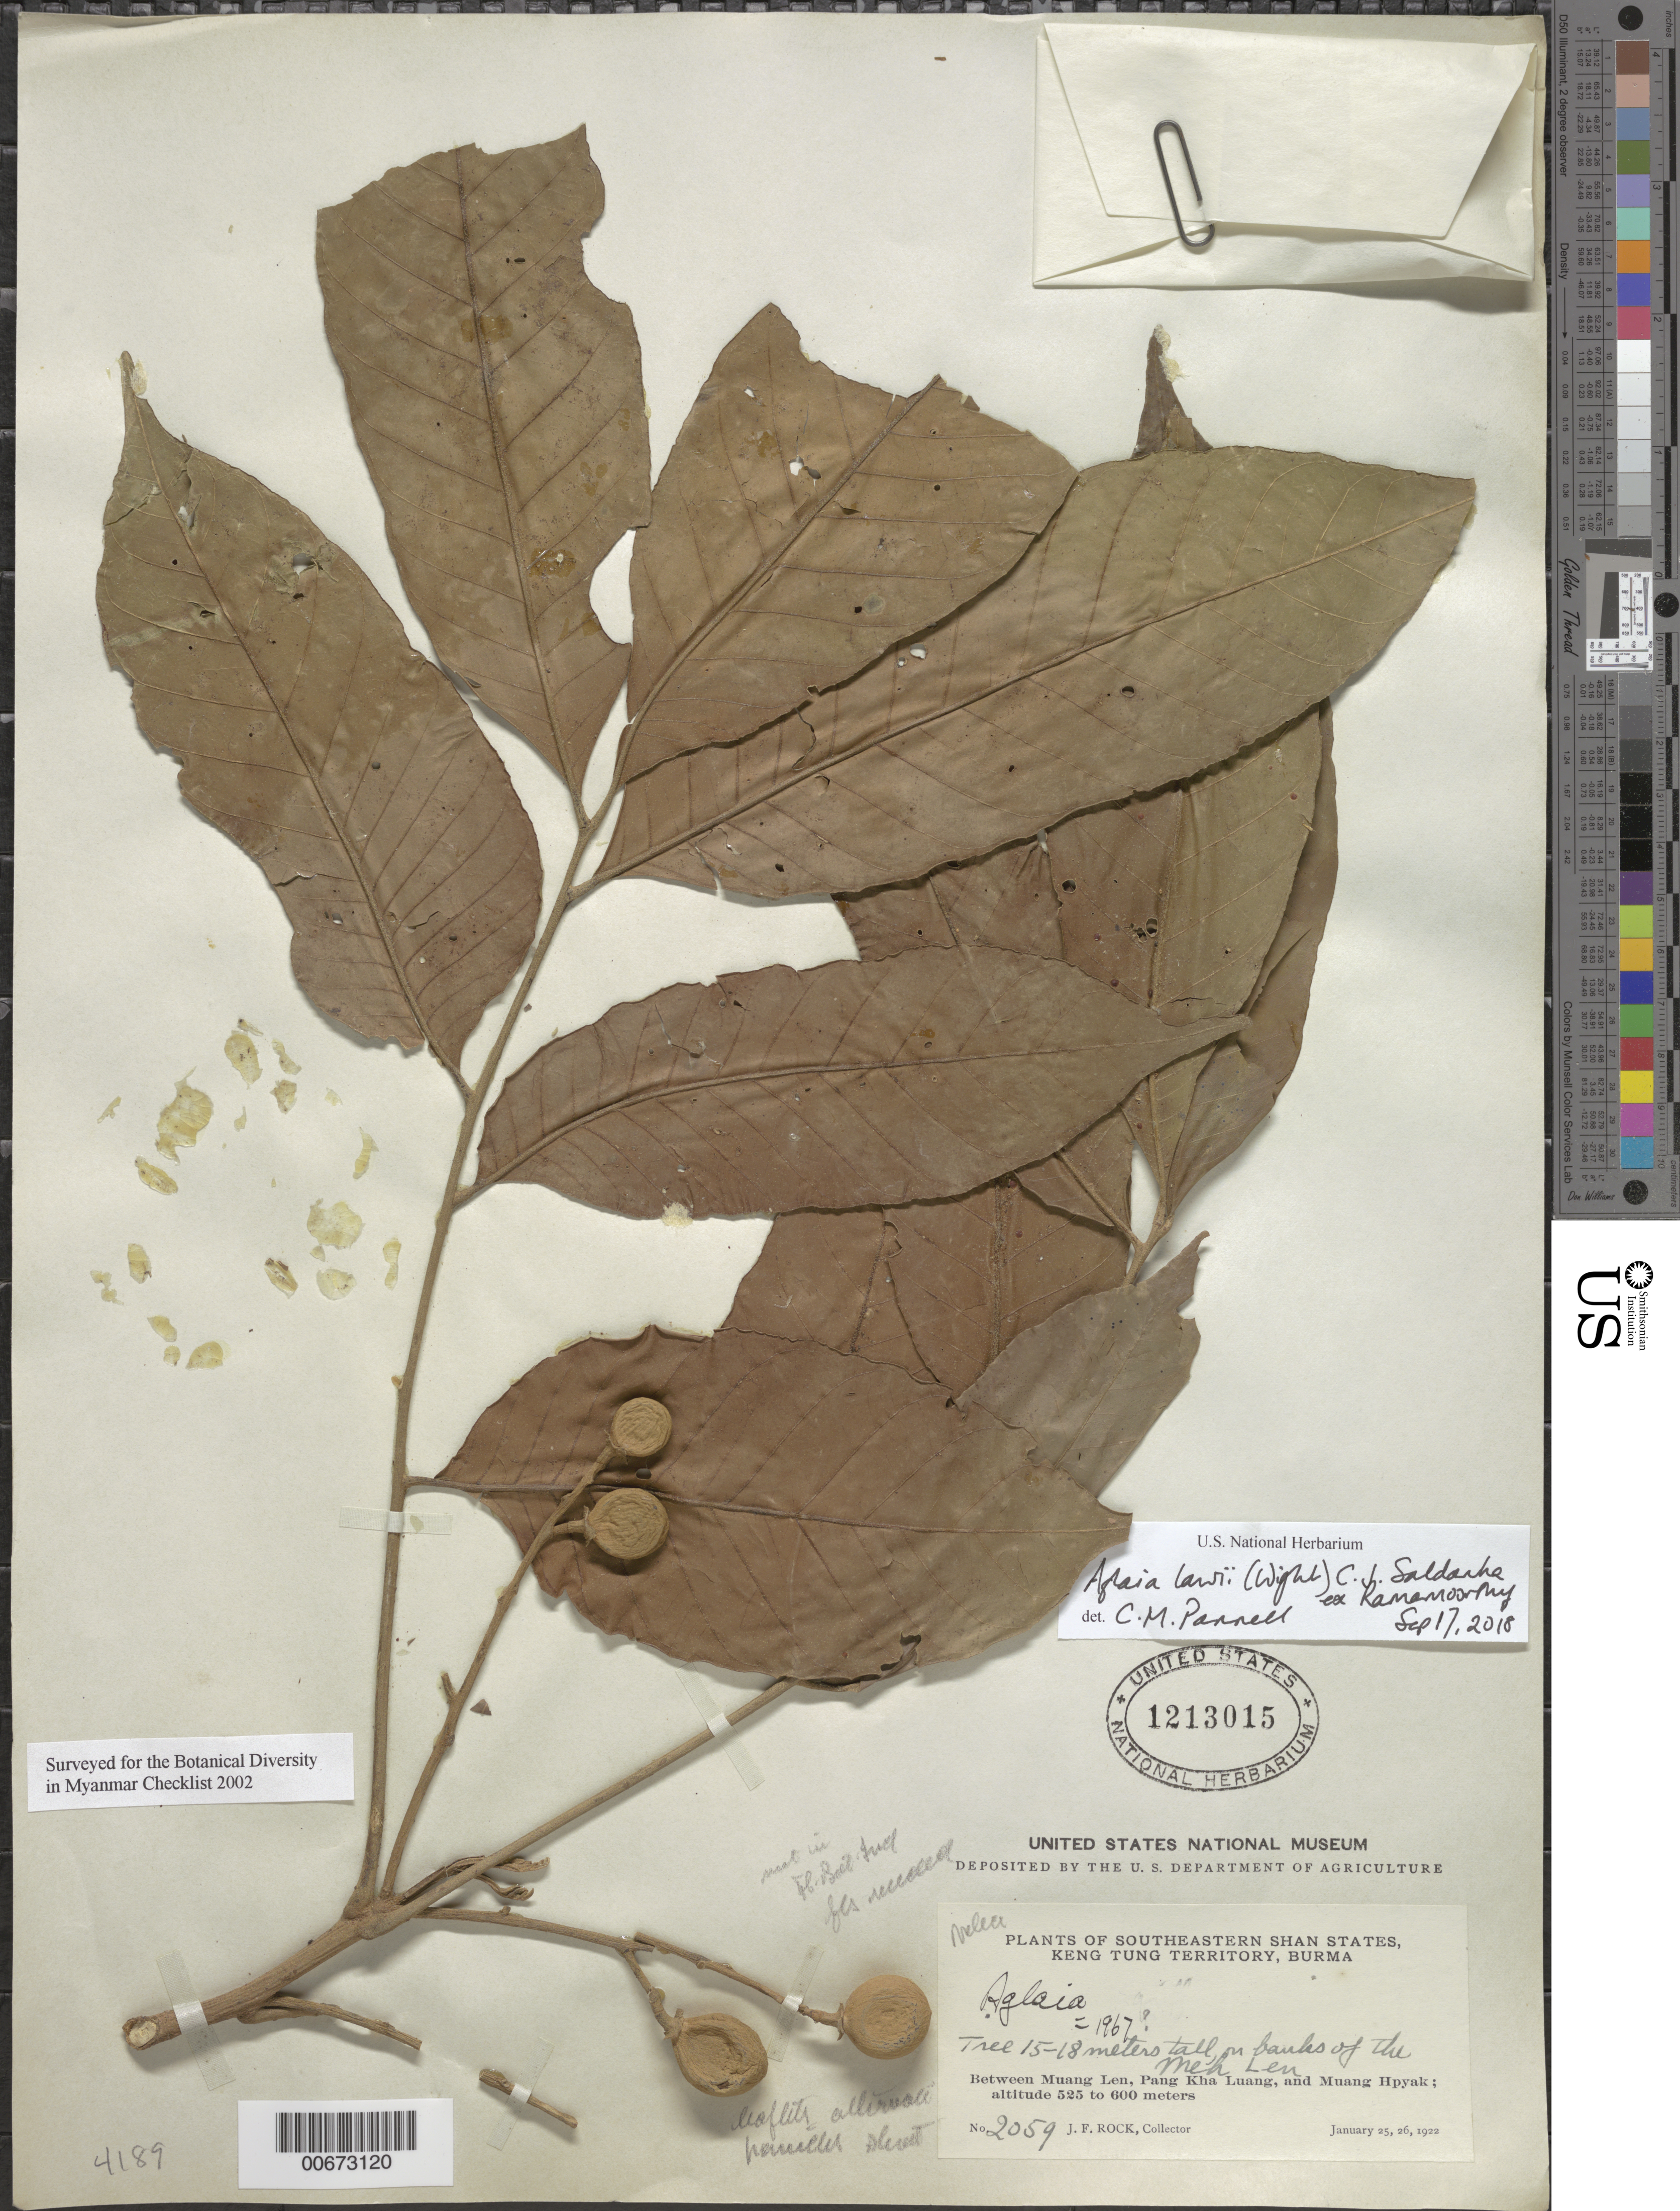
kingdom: Plantae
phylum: Tracheophyta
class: Magnoliopsida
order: Sapindales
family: Meliaceae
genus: Aglaia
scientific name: Aglaia sp.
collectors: J. F. Rock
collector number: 2059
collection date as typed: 25 Jan 1922 and 26 Jan 1922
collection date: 1922-01-25,1922-01-26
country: Myanmar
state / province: Shan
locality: Keng Tung Territory, between Muang Len, Pang Kha Luang and Muang Hpyak.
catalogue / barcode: US 1213015